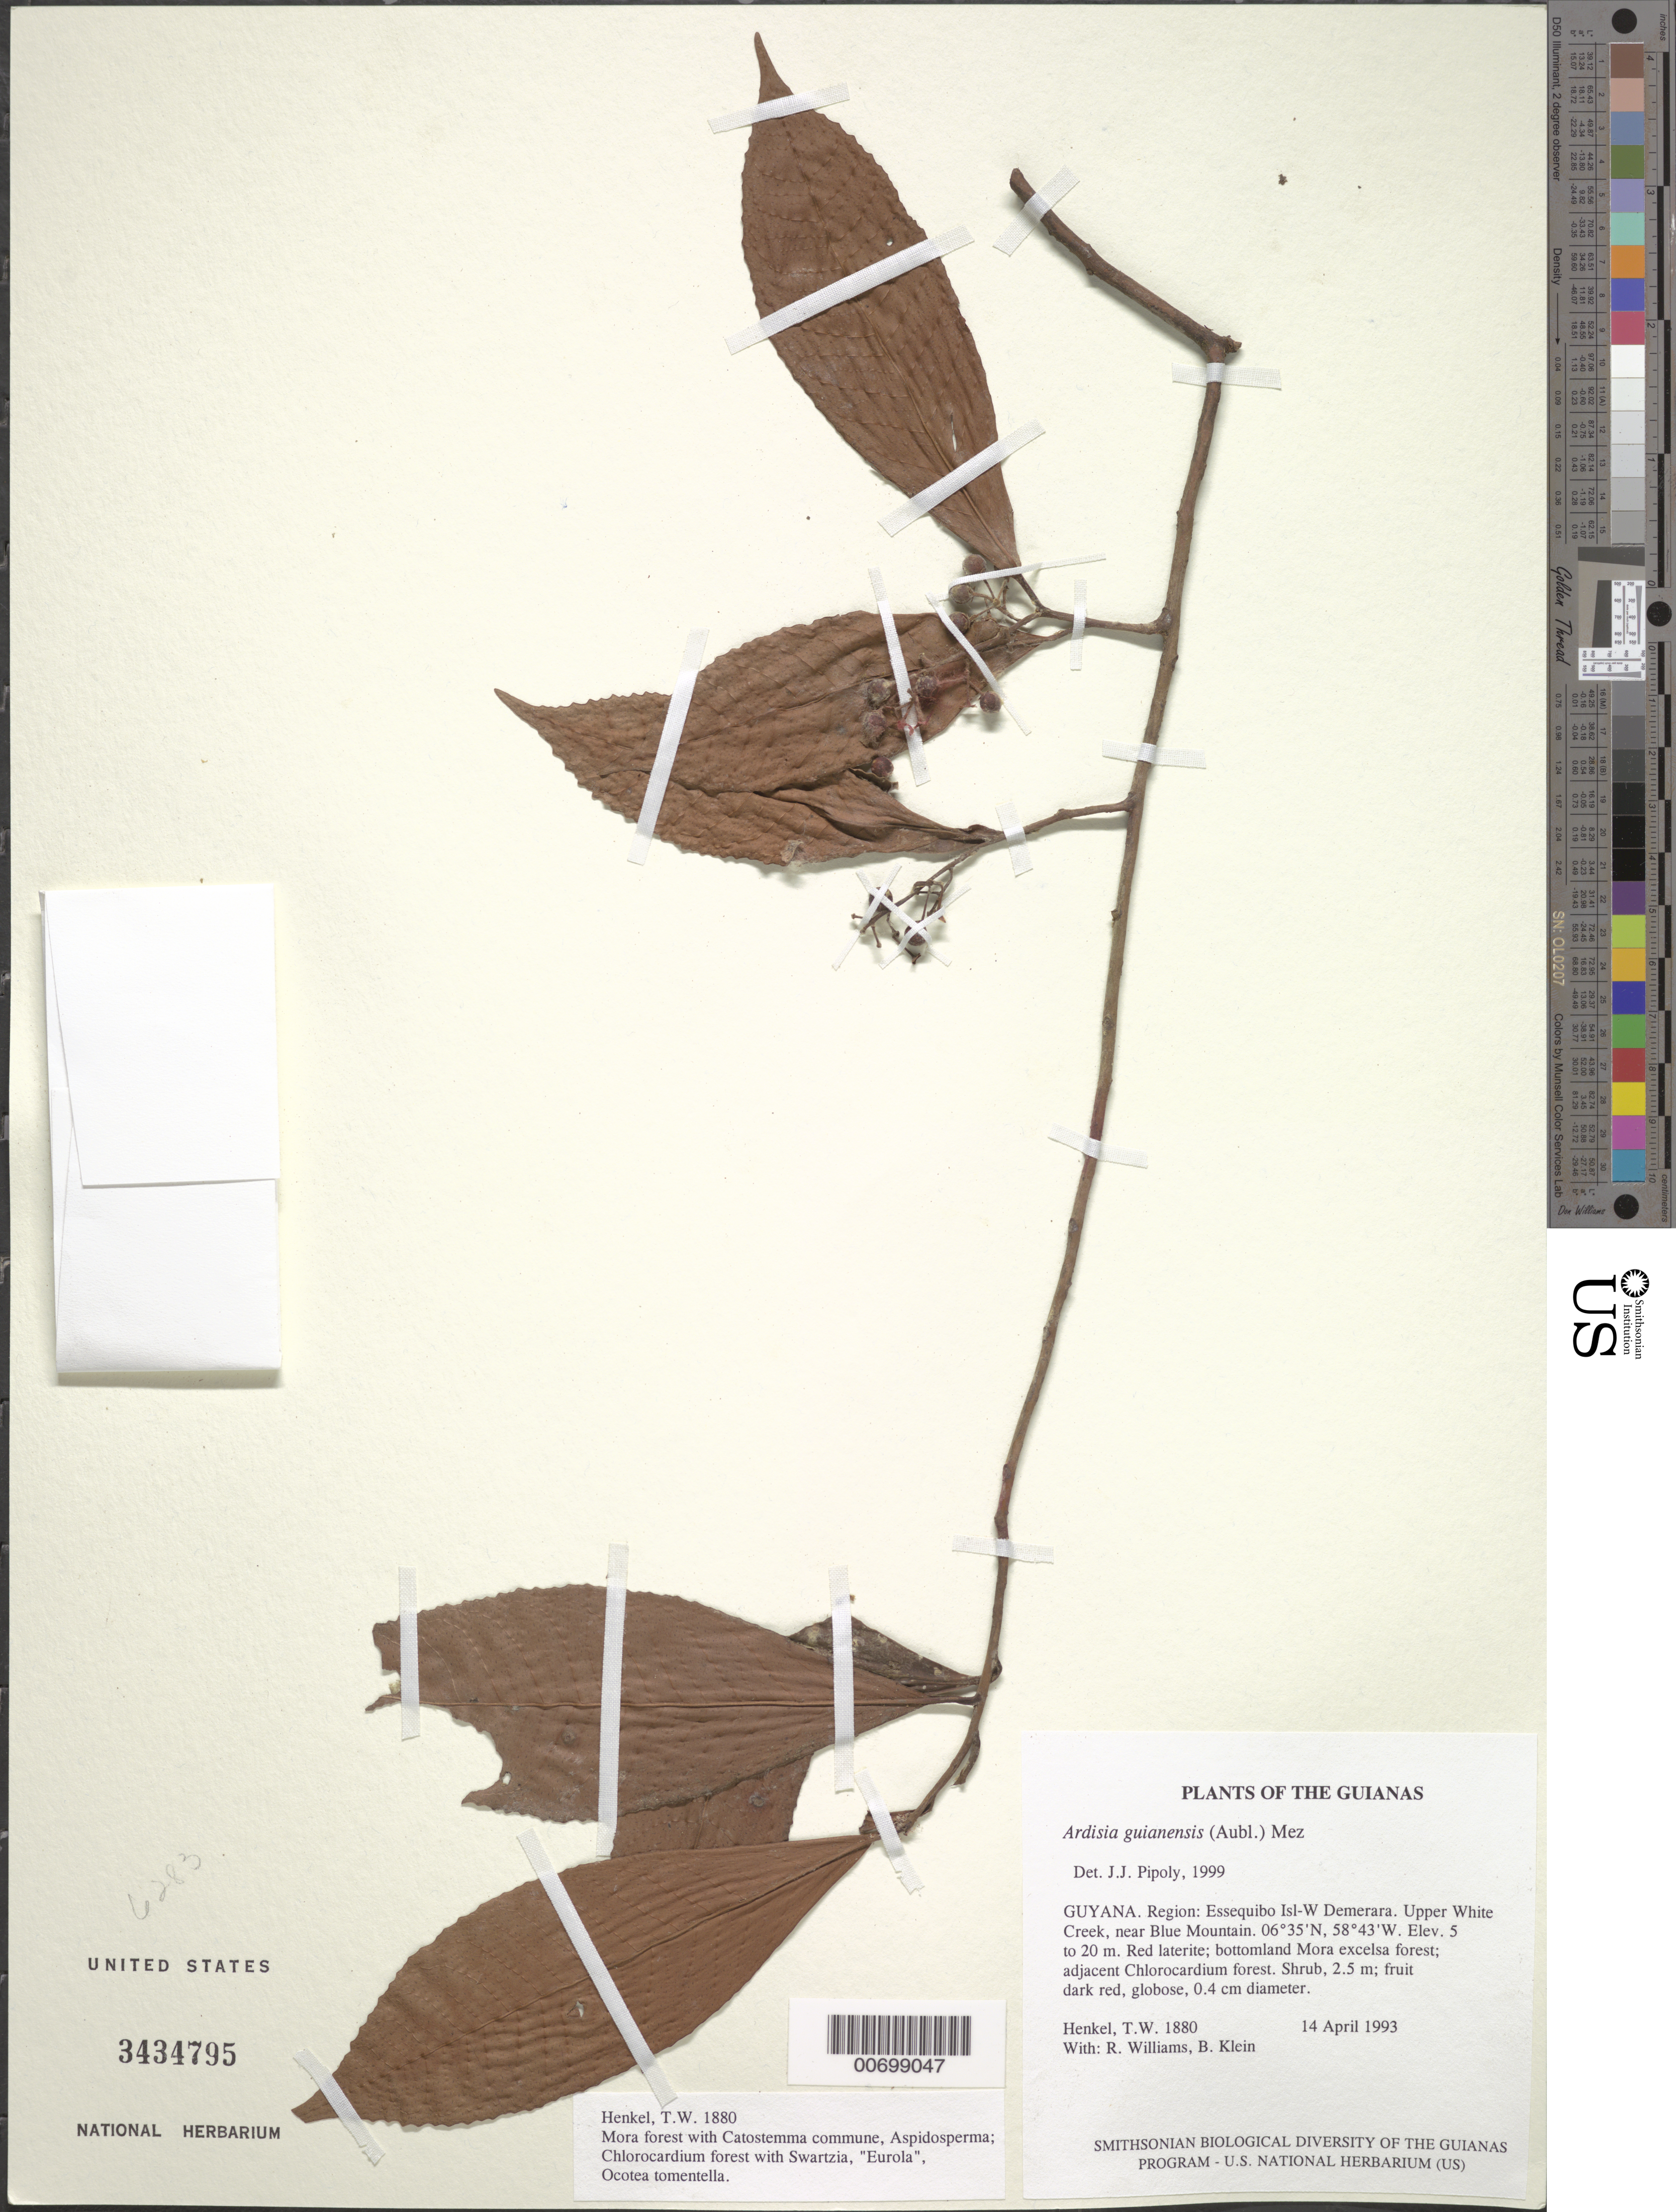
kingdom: Plantae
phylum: Tracheophyta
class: Magnoliopsida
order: Ericales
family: Primulaceae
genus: Ardisia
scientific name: Ardisia guianensis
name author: (Aubl.) Mez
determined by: Pipoly, J. J., III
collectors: T. Henkel, R. Williams & B. Klein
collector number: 1880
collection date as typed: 14 April 1993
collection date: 1993-04-14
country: Guyana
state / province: Essequibo Isl-W. Demerara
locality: Upper White Creek, near Blue Mountain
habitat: Red laterite; bottomland Mora excelsa forest; adjacent Chlorocardium forest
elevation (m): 5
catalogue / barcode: US 3434795